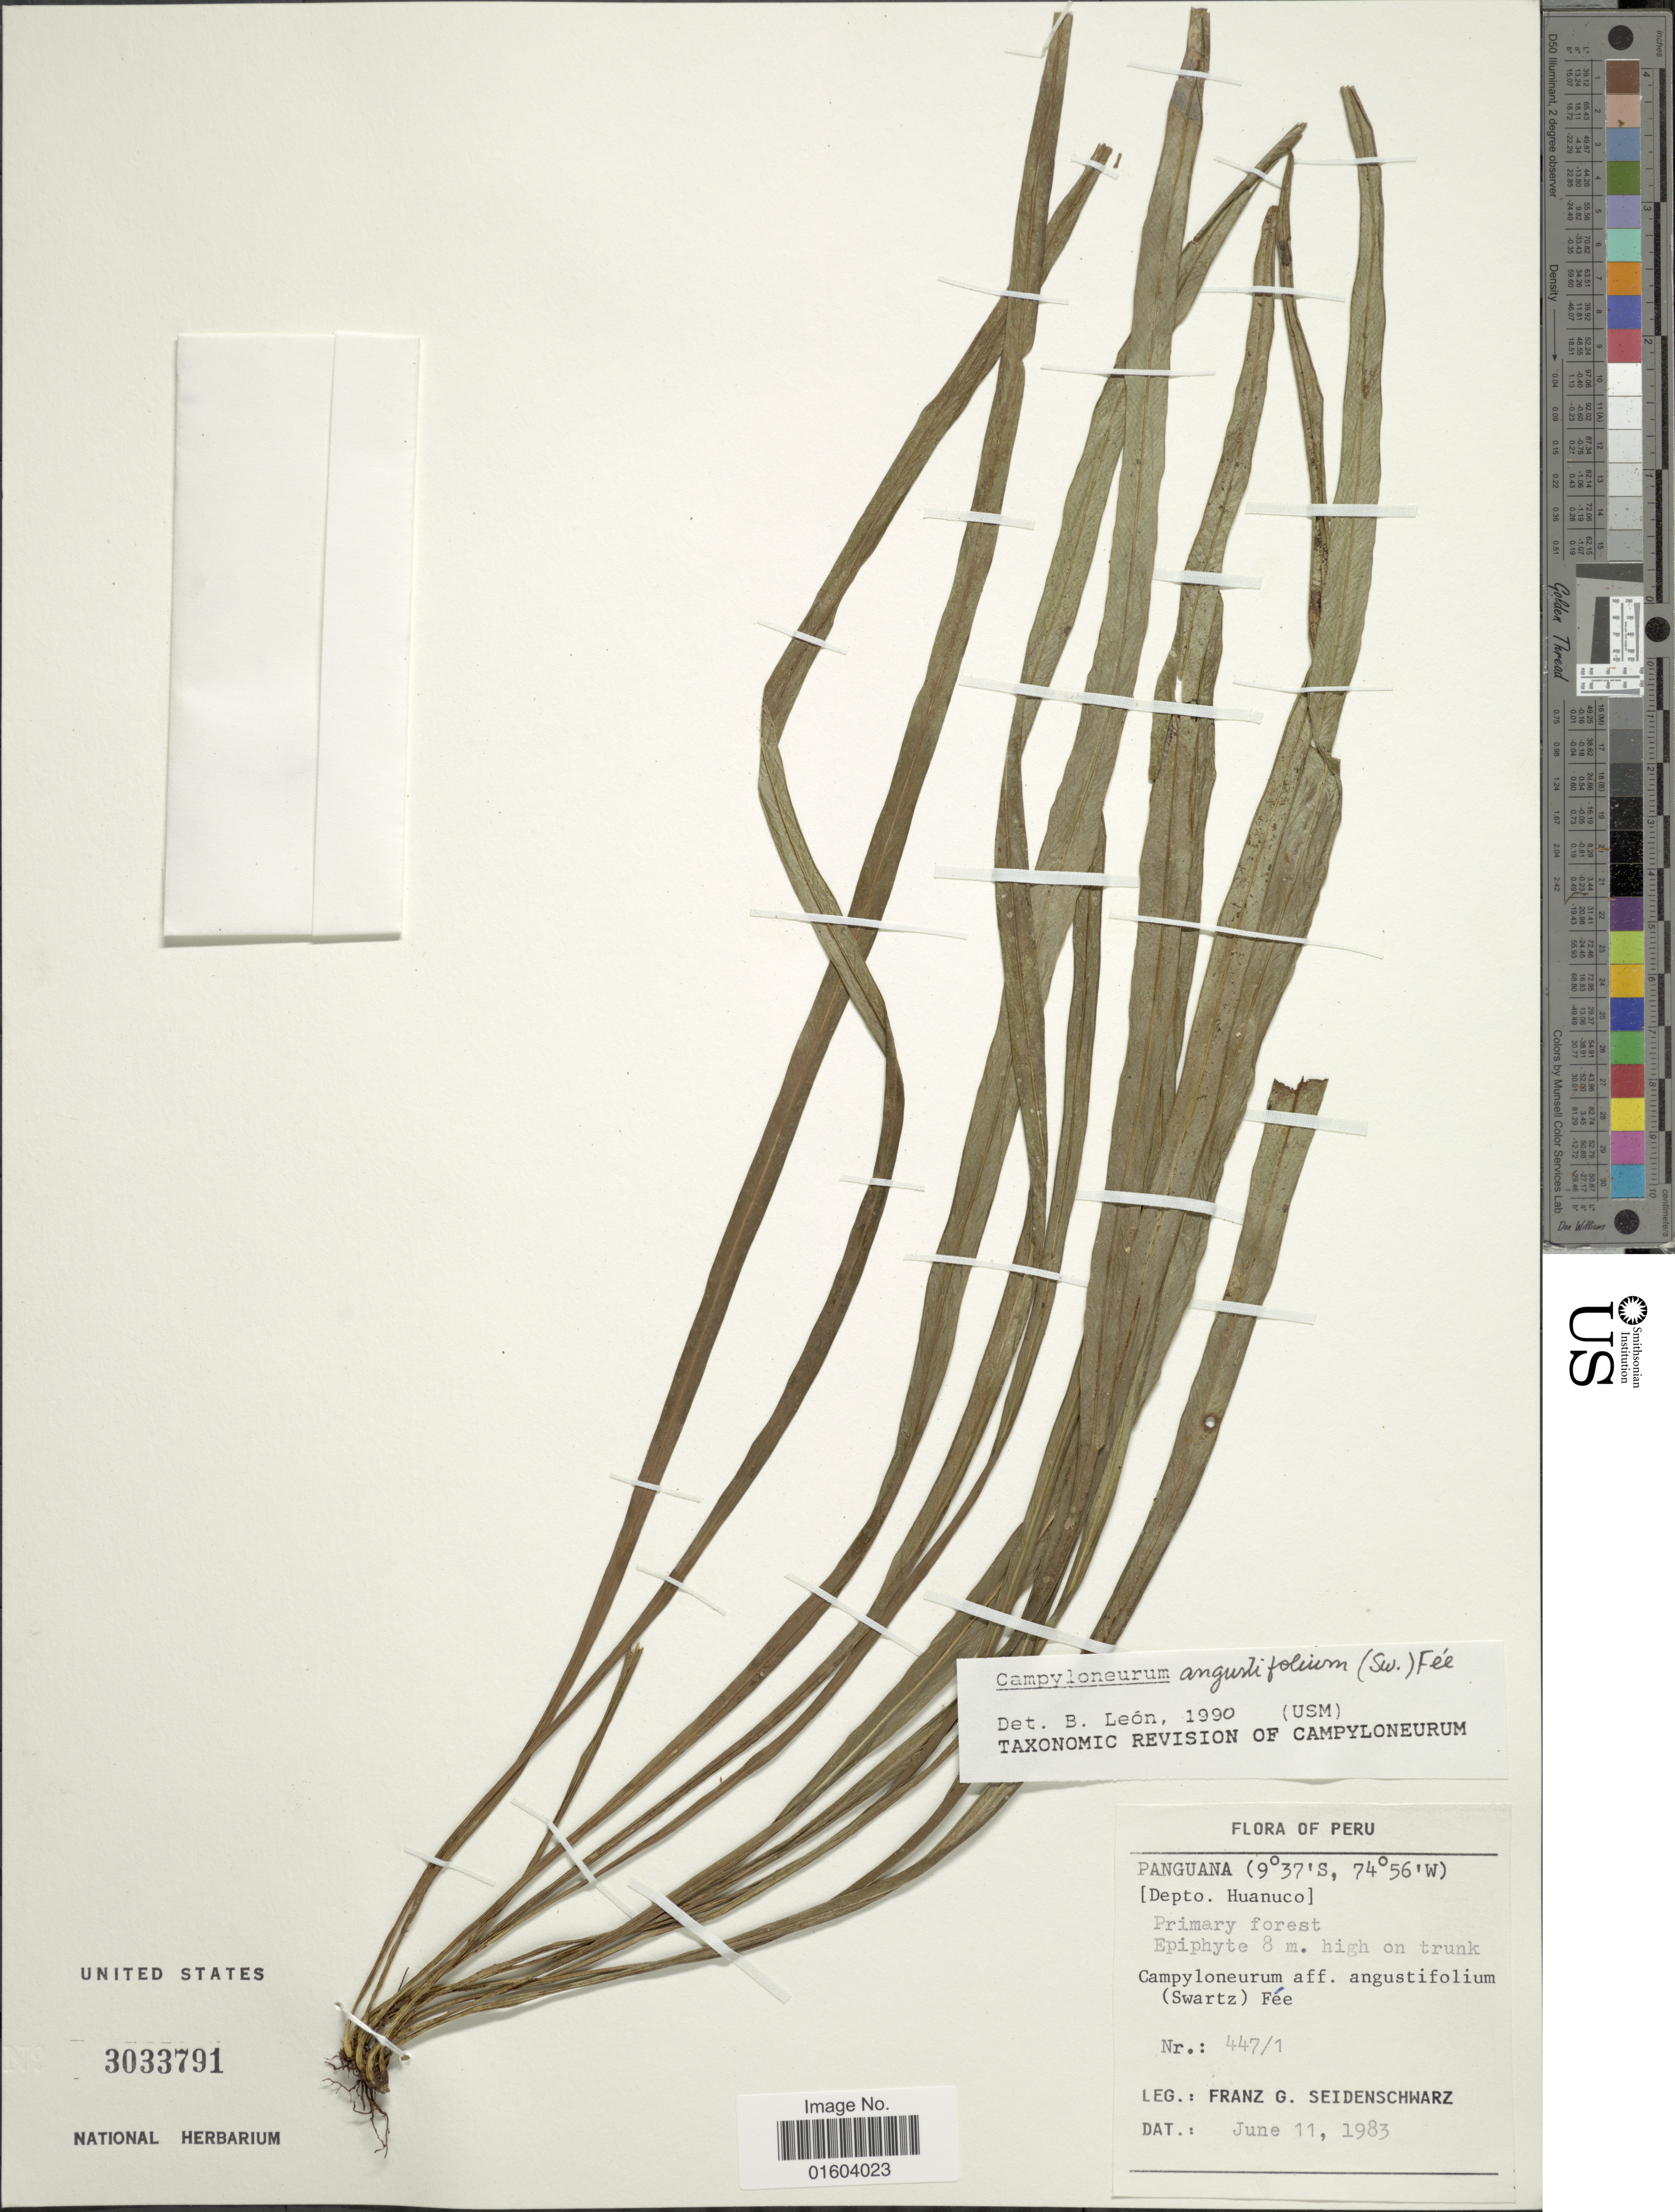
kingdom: Plantae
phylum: Tracheophyta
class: Polypodiopsida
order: Polypodiales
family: Polypodiaceae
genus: Campyloneurum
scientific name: Campyloneurum angustifolium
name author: (Sw.) Fée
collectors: F. Seidenschwarz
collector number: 447/1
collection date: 1983-06-11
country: Peru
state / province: Huánuco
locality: Peru, Panguana [Depto. Huanuco].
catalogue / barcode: US 3033791